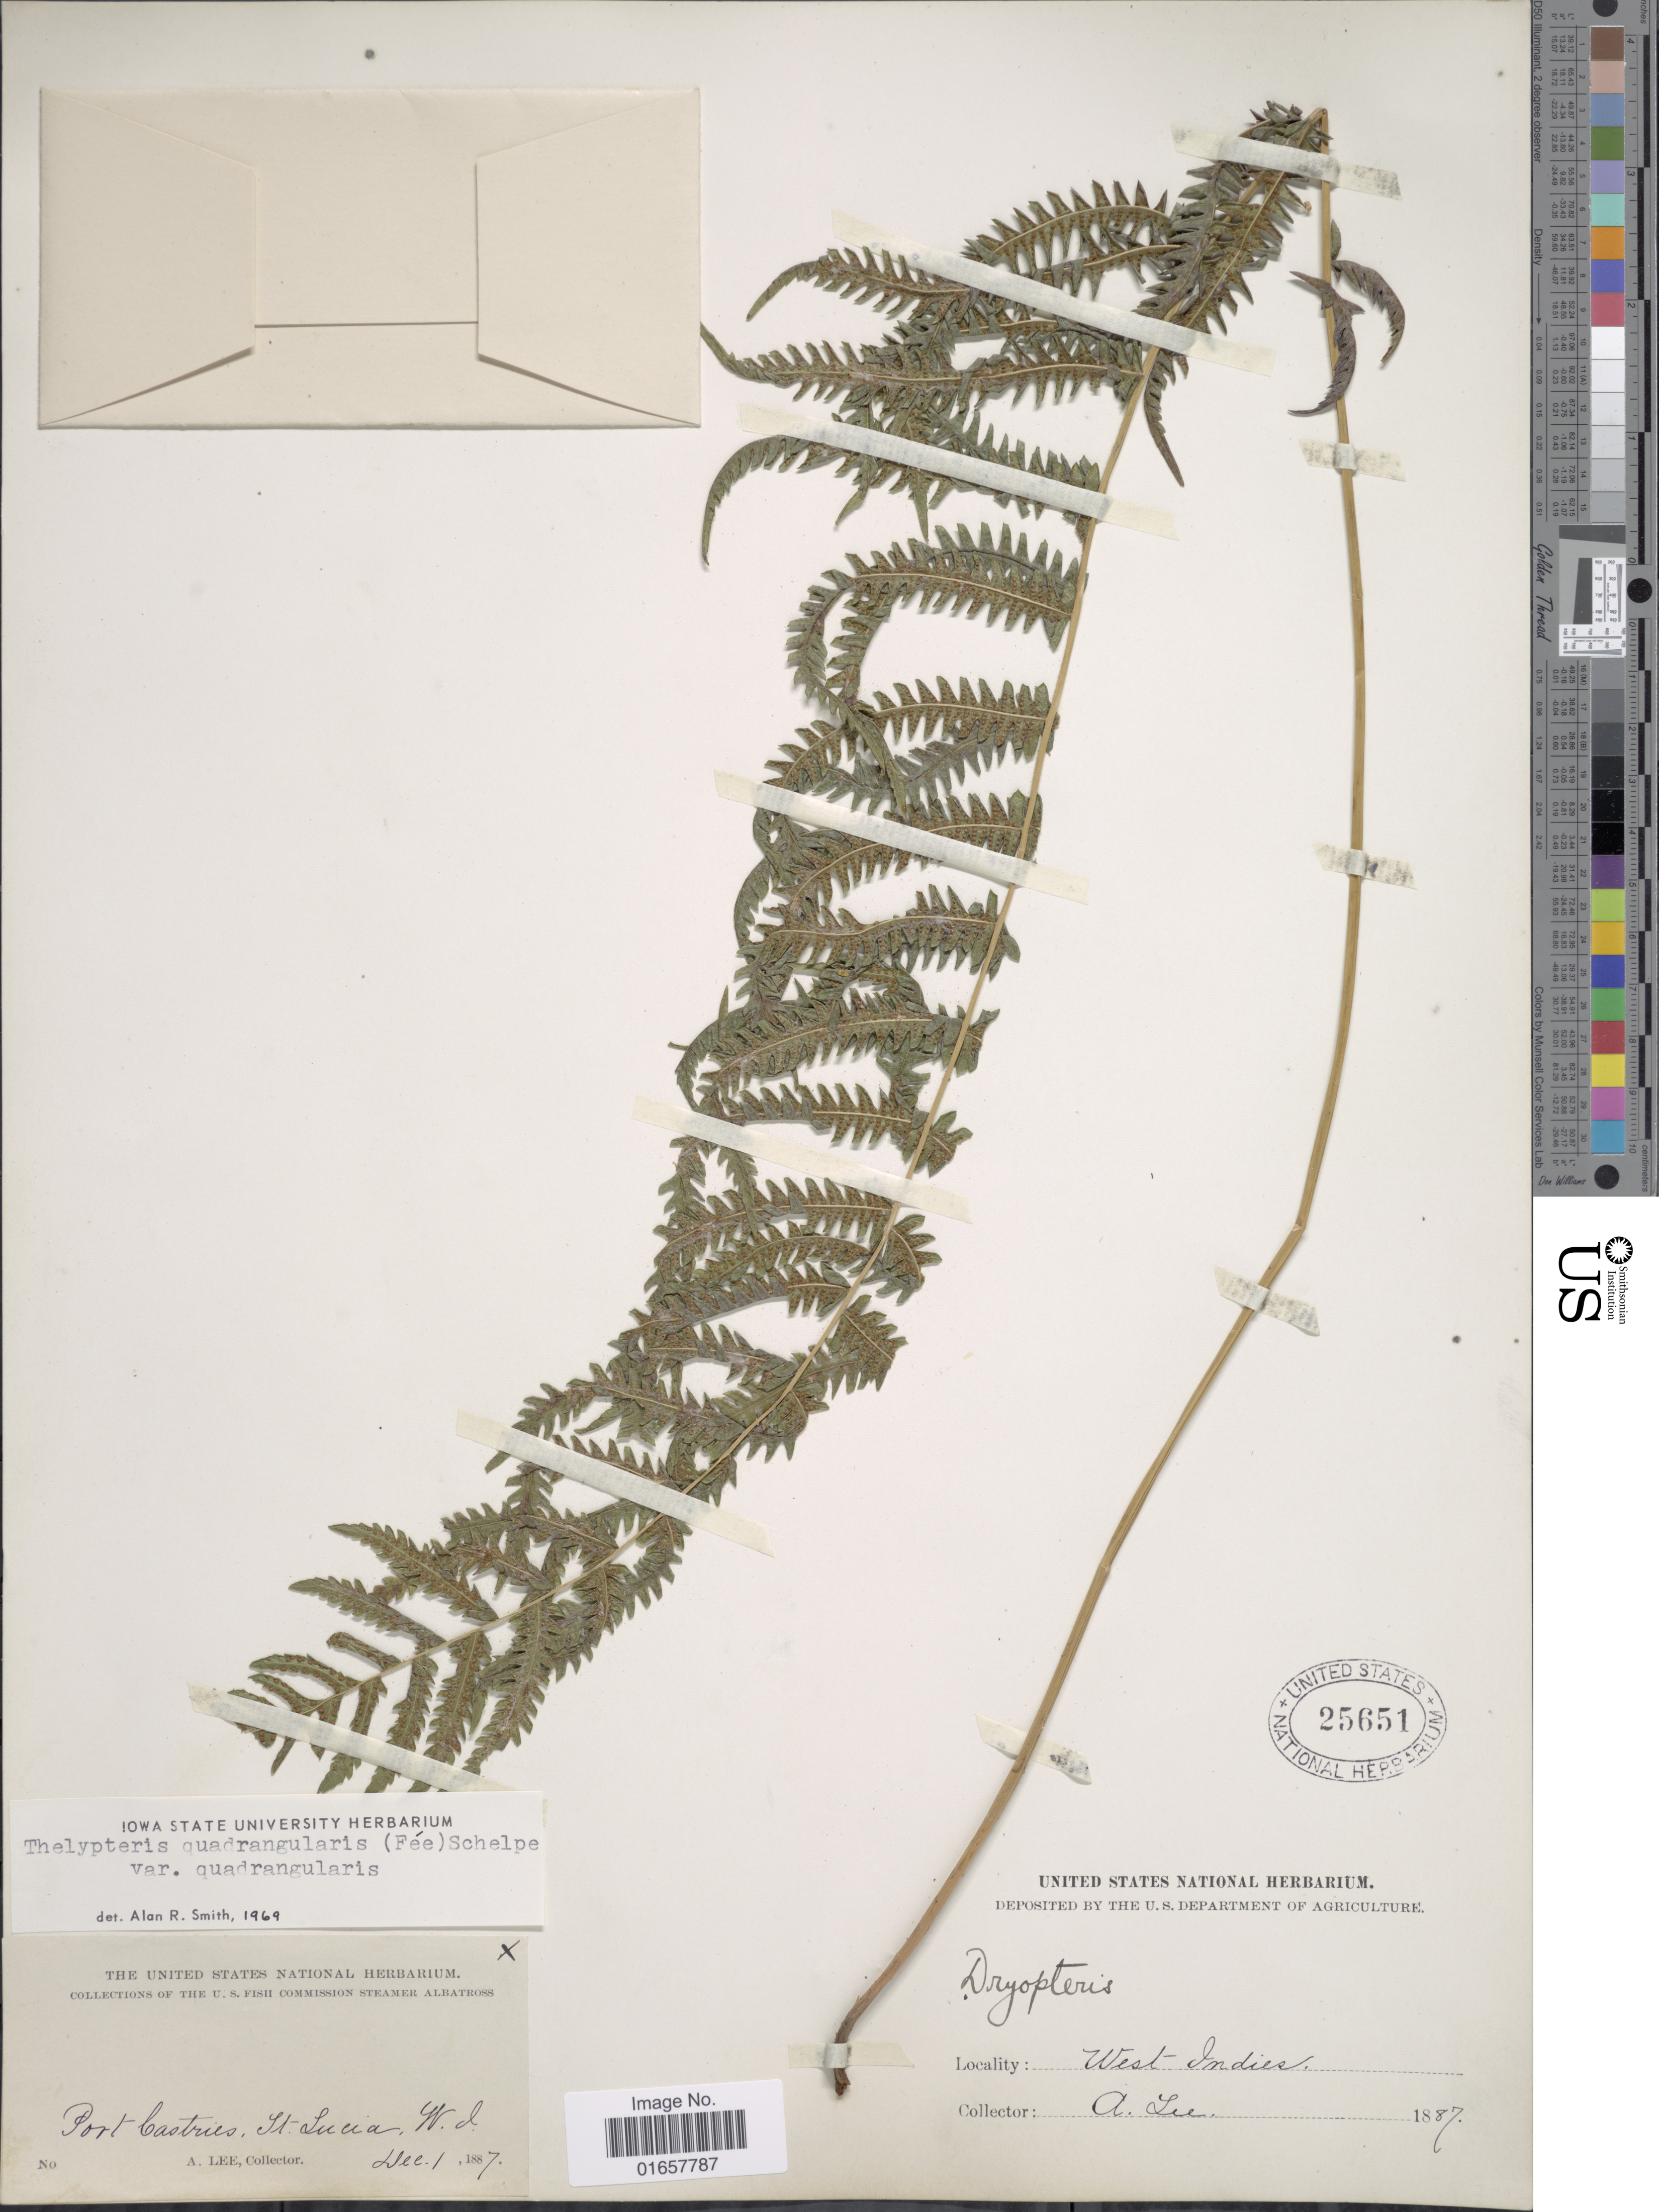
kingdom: Plantae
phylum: Tracheophyta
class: Polypodiopsida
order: Polypodiales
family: Thelypteridaceae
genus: Christella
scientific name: Christella hispidula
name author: (Decne.) Holttum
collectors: A. Lee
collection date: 1887-12-01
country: St. Lucia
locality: St. Lucia, Port bastries, West Indies.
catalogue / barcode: US 25651